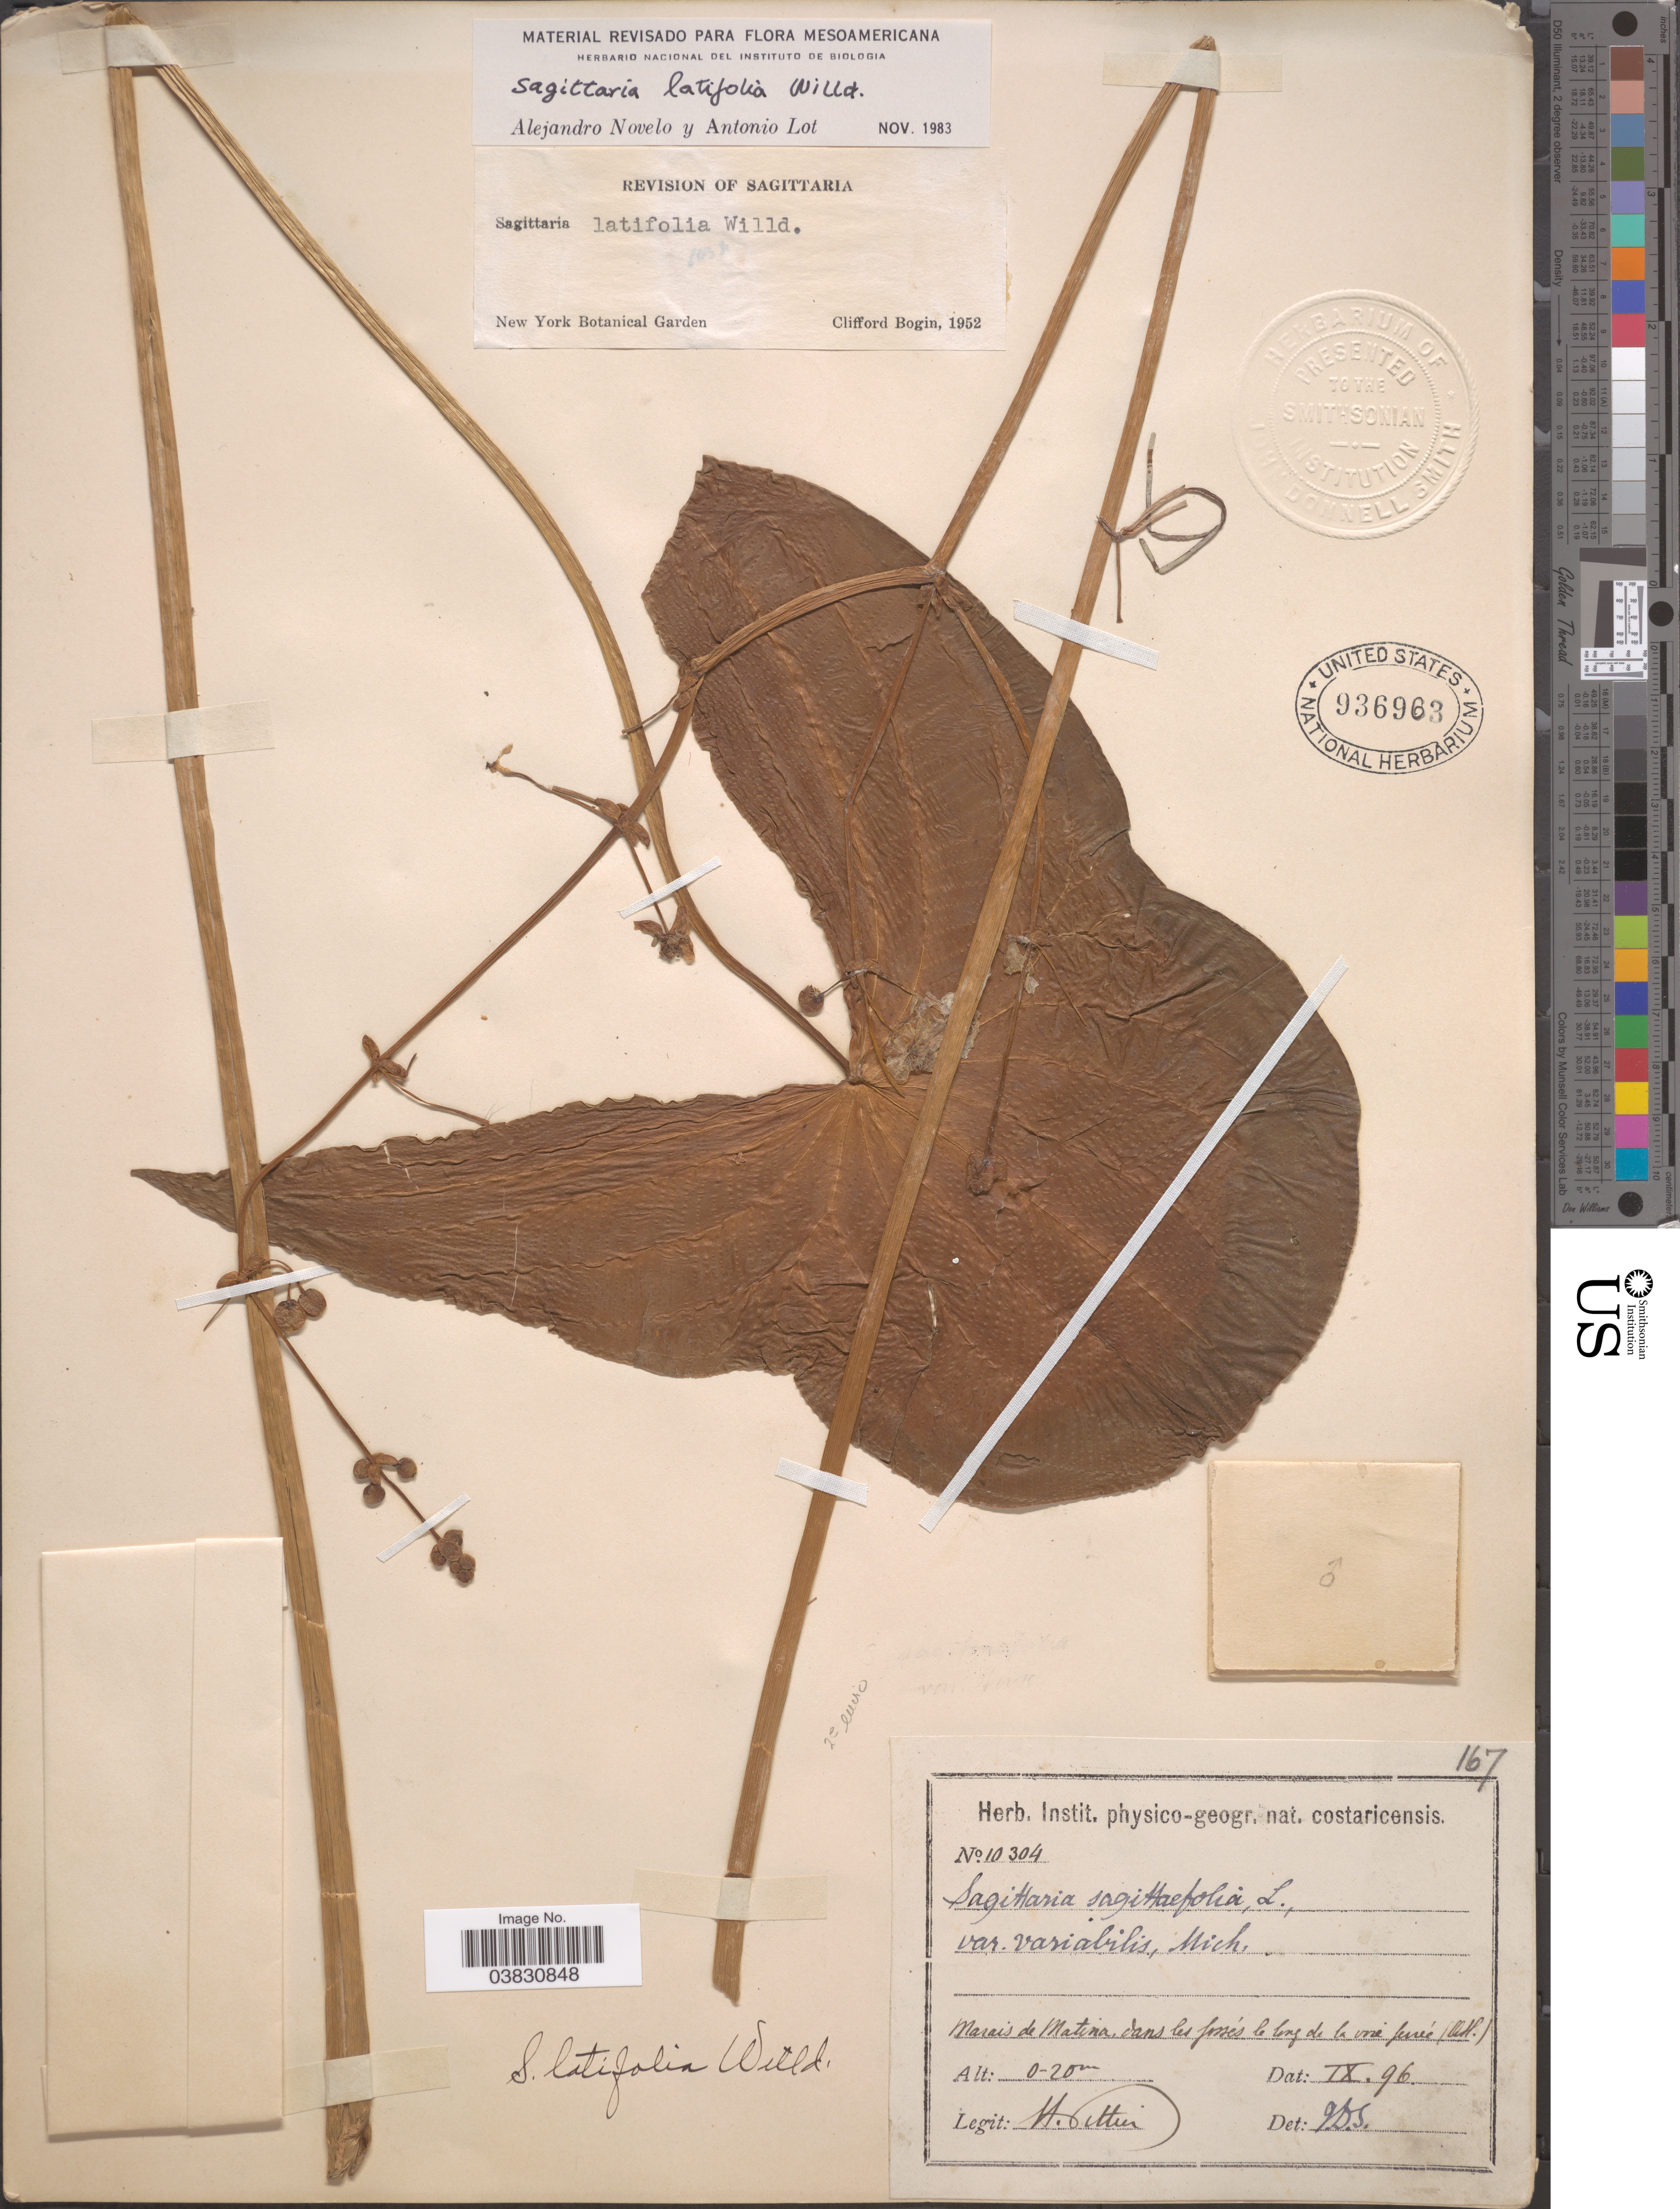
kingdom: Plantae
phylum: Tracheophyta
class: Liliopsida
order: Alismatales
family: Alismataceae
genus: Sagittaria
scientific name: Sagittaria latifolia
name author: Willd.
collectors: H. F. Pittier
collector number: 10304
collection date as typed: Transcribed d/m/y: /9/96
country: Costa Rica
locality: Marais de Matina, dans les fossés le long de la voie ferrié (AH).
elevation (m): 0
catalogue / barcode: US 936963